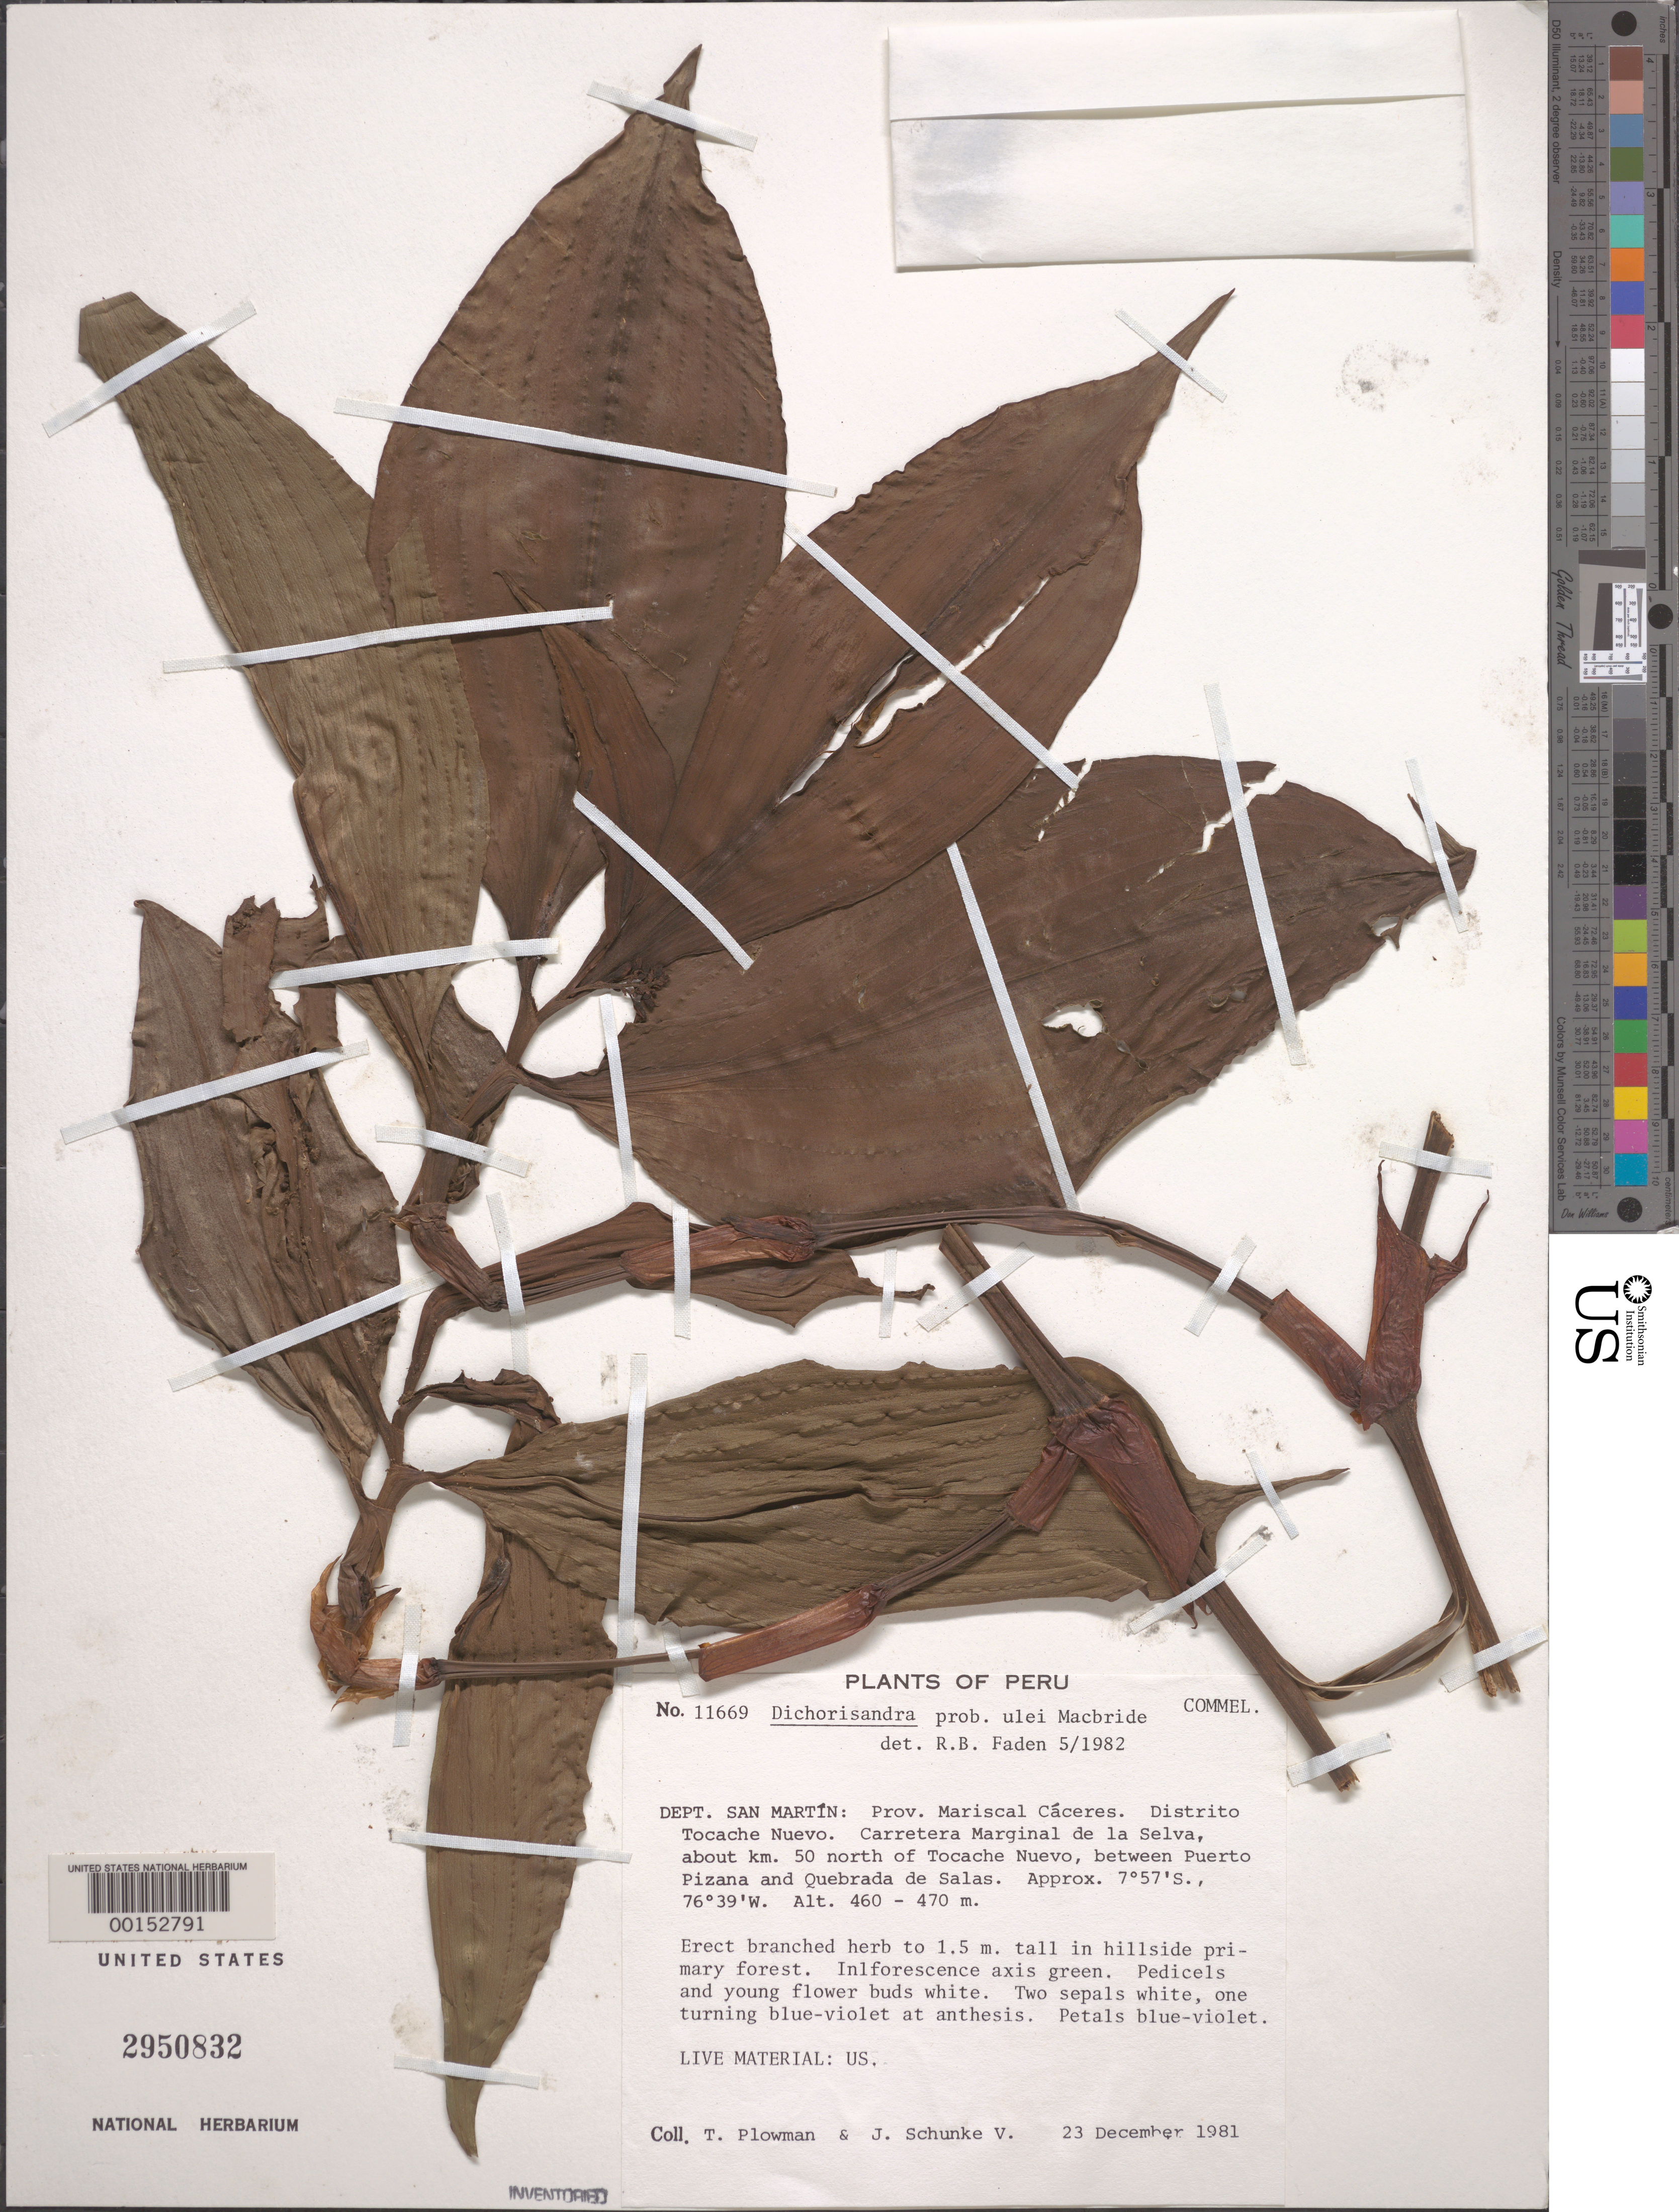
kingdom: Plantae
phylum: Tracheophyta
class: Liliopsida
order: Commelinales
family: Commelinaceae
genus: Dichorisandra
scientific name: Dichorisandra ulei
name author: J.F. Macbr.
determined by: Faden, Robert B., (US), Smithsonian Institution - National Museum of Natural History (UNITED STATES)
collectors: T. Plowman & J. M. Schunke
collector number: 11669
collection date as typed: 23 Dec 1981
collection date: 1981-12-23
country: Peru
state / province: San Martín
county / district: Mariscal Cáceres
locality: Tocache nuevo, carretera marginal de la selva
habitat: Hillside in primary forest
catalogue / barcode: US 2950832